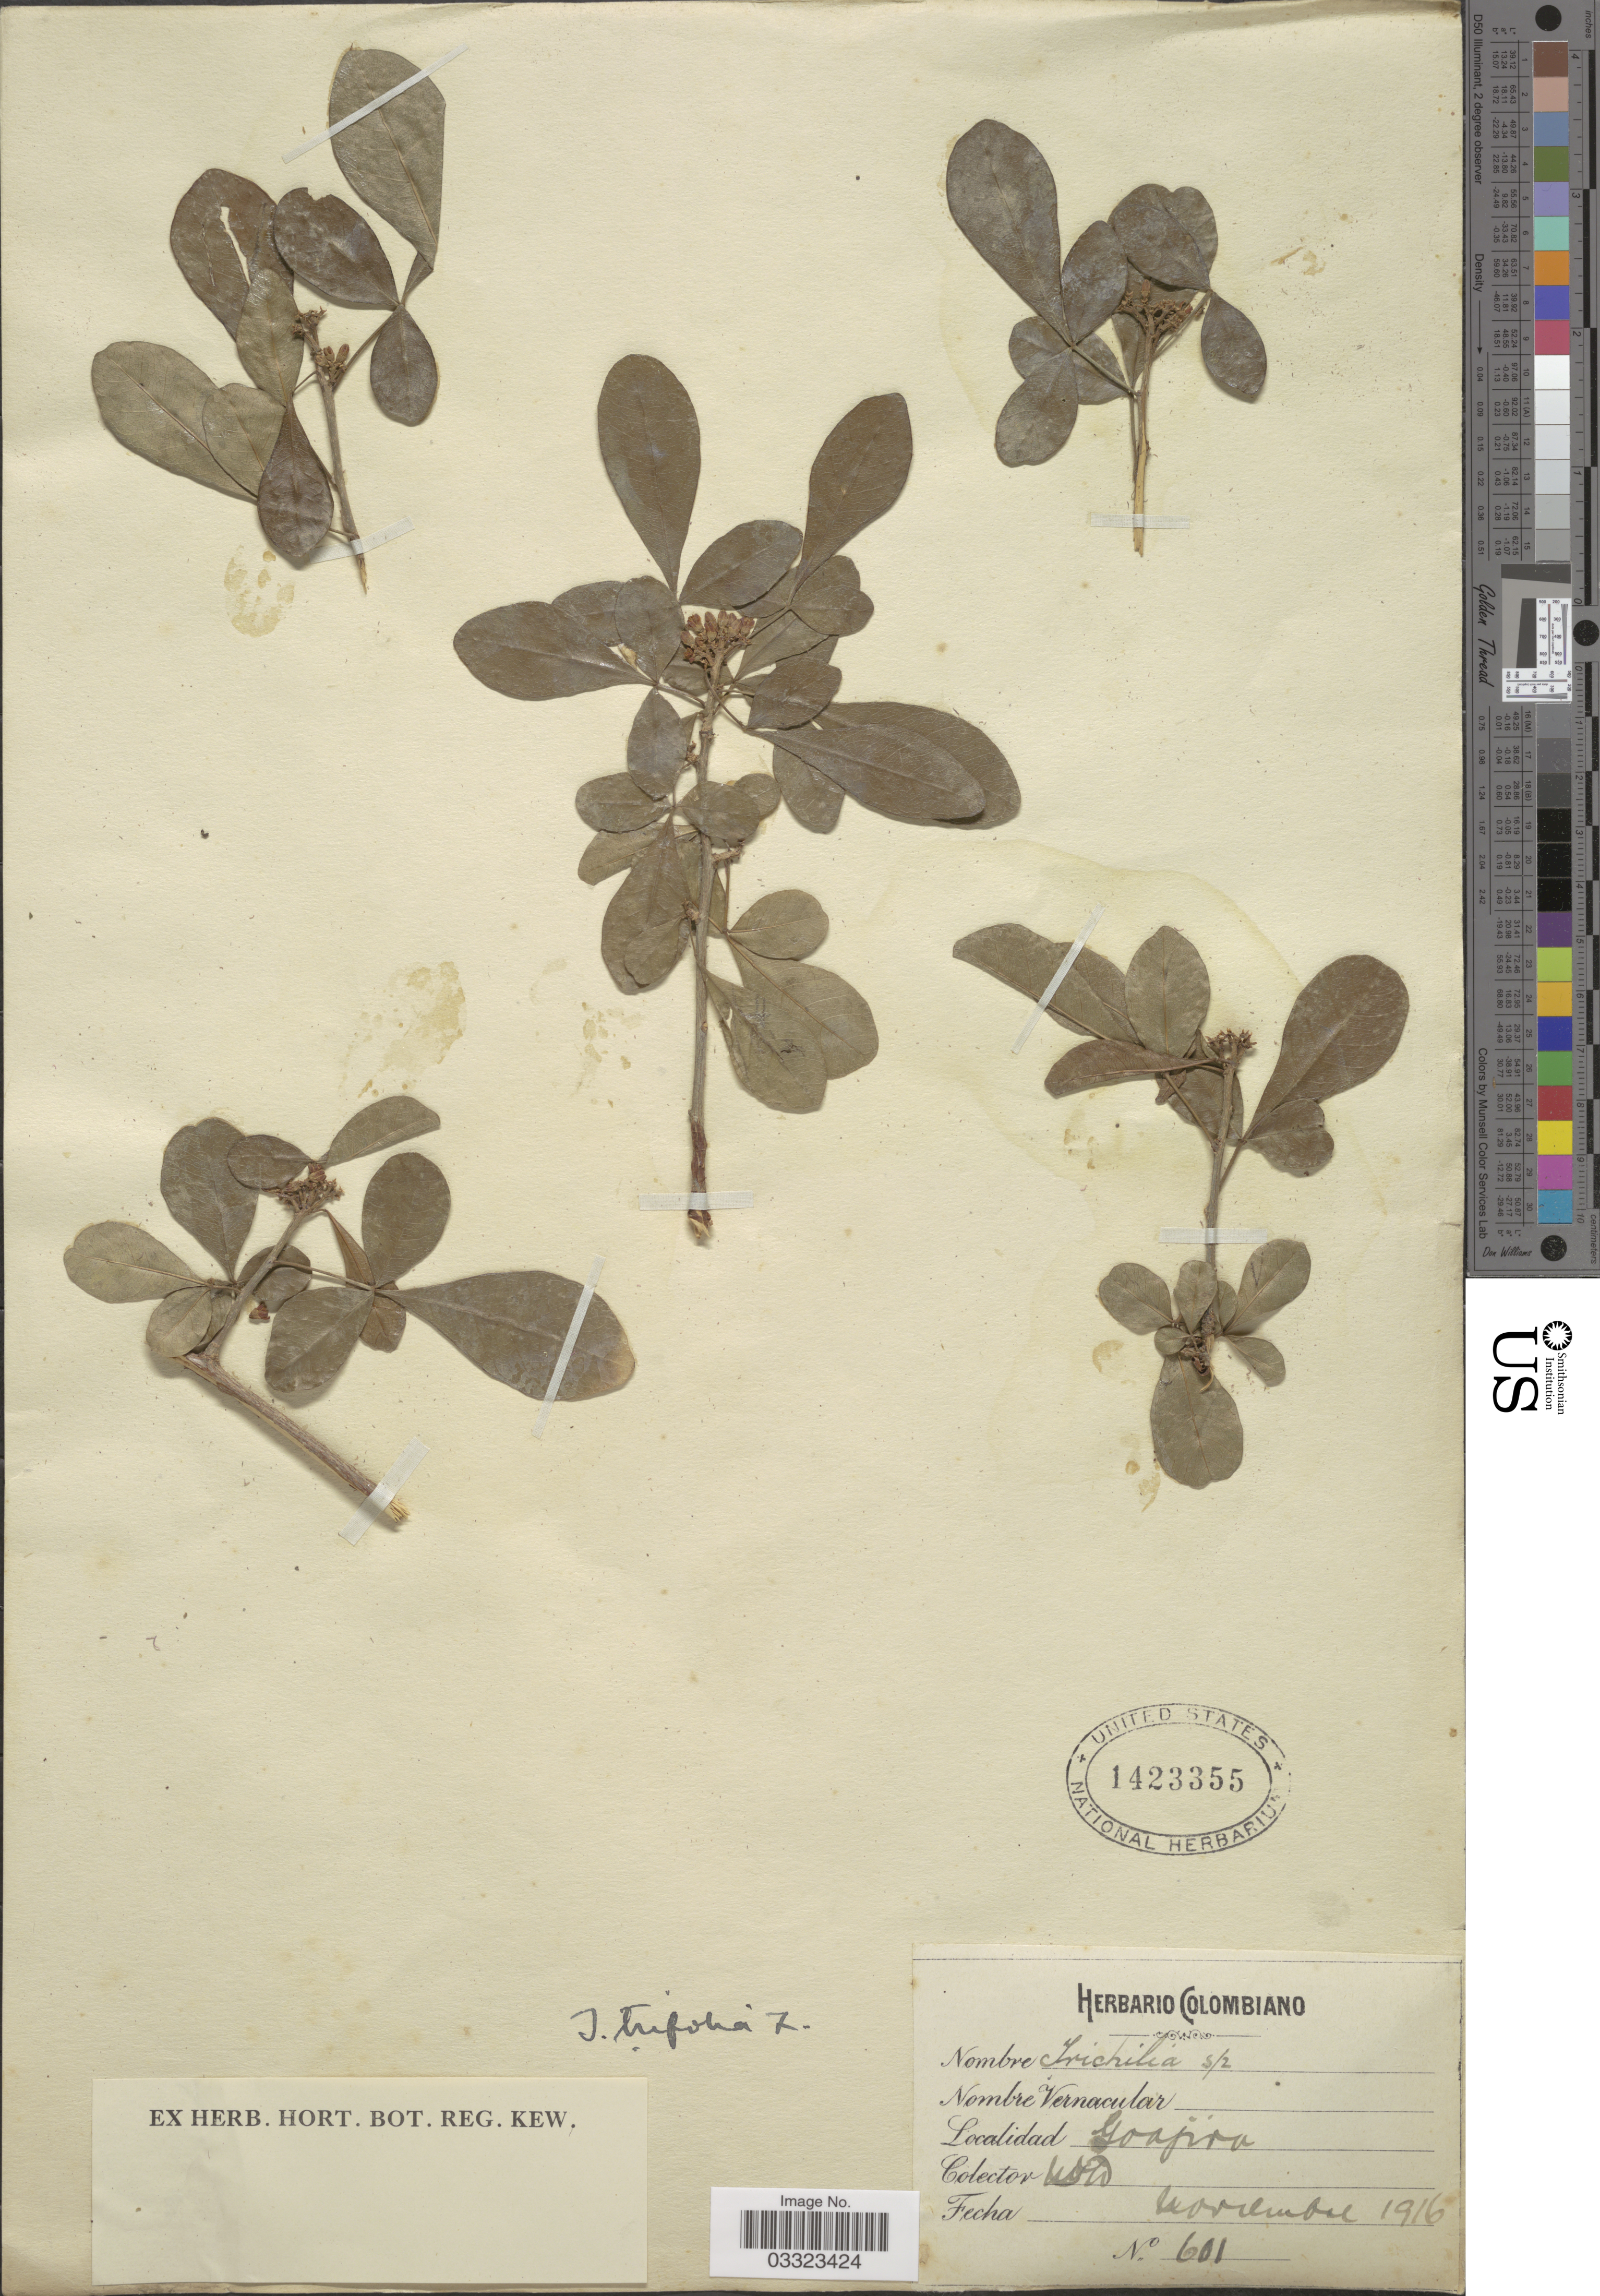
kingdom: Plantae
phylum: Tracheophyta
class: Magnoliopsida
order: Sapindales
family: Meliaceae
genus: Trichilia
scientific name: Trichilia trifolia subsp. trifolia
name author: L.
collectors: M. T. Dawe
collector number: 601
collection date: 1916-11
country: Colombia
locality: Goajira.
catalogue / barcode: US 1423355